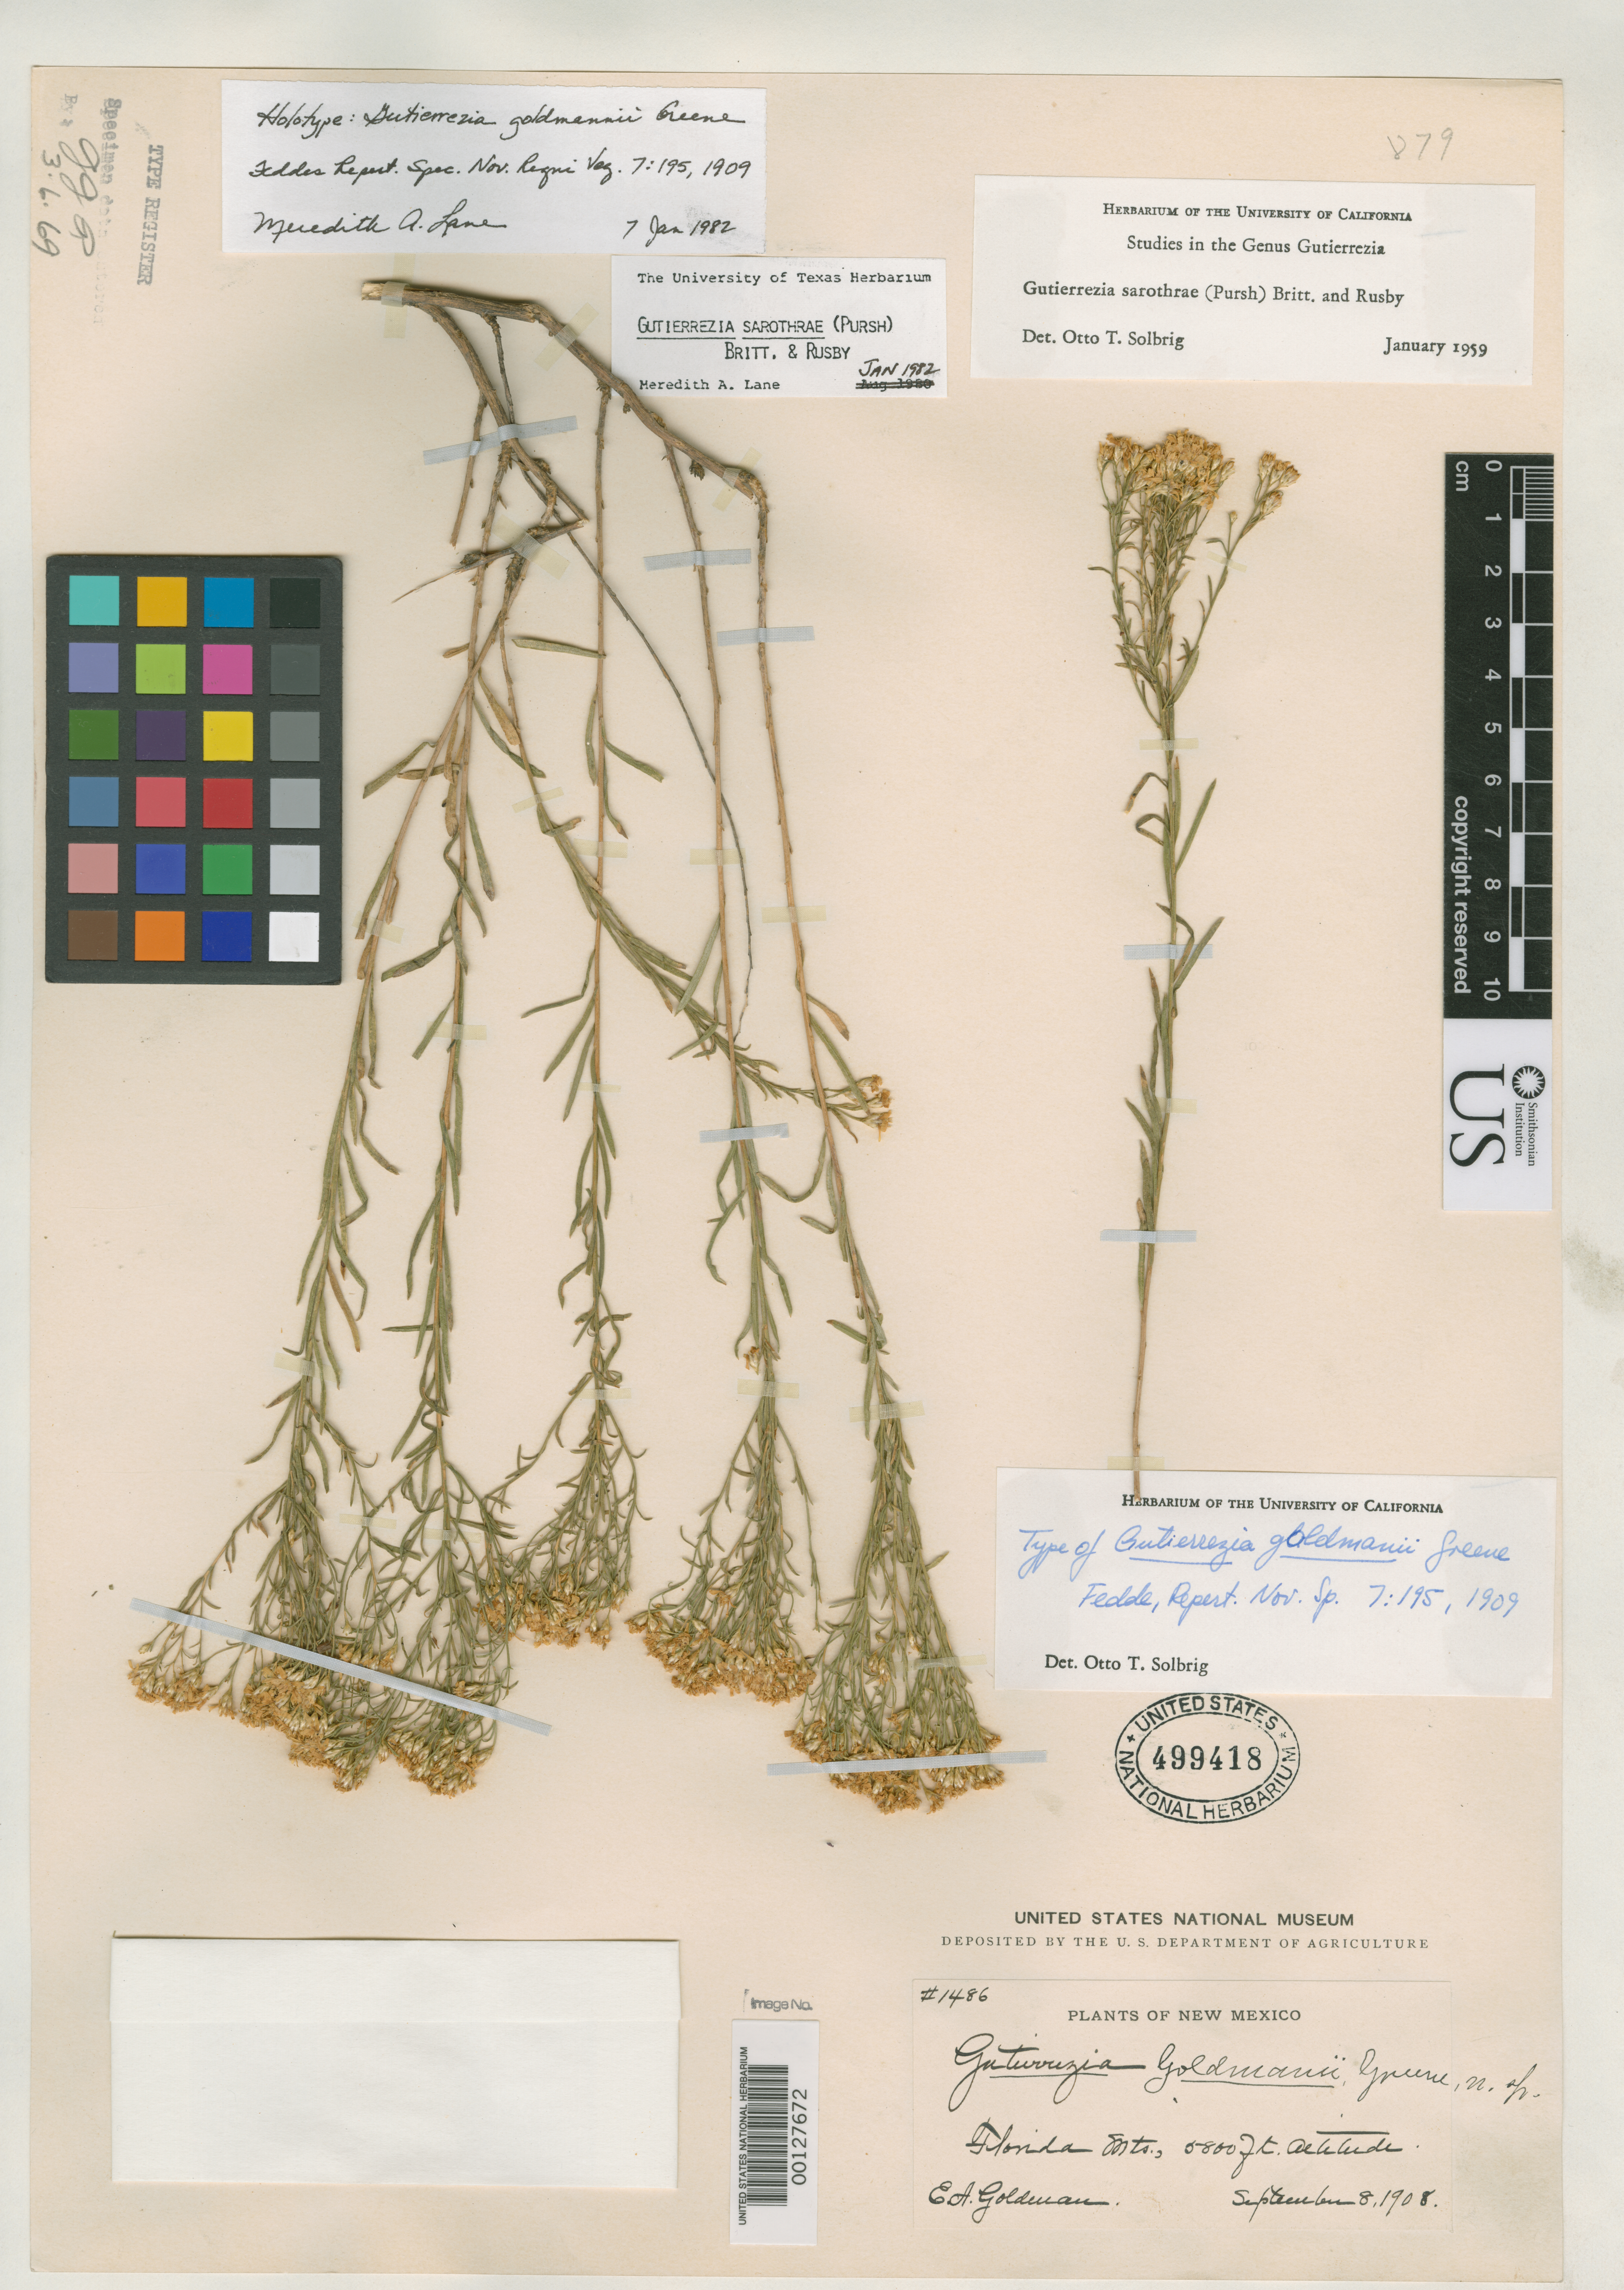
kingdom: Plantae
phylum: Tracheophyta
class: Magnoliopsida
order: Asterales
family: Asteraceae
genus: Gutierrezia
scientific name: Gutierrezia goldmannii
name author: Greene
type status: Isotype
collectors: E. A. Goldman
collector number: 1486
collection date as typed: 08 Sep 1908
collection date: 1908-09-08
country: United States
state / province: New Mexico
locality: Florida Mts.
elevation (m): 1768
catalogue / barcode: US 499418